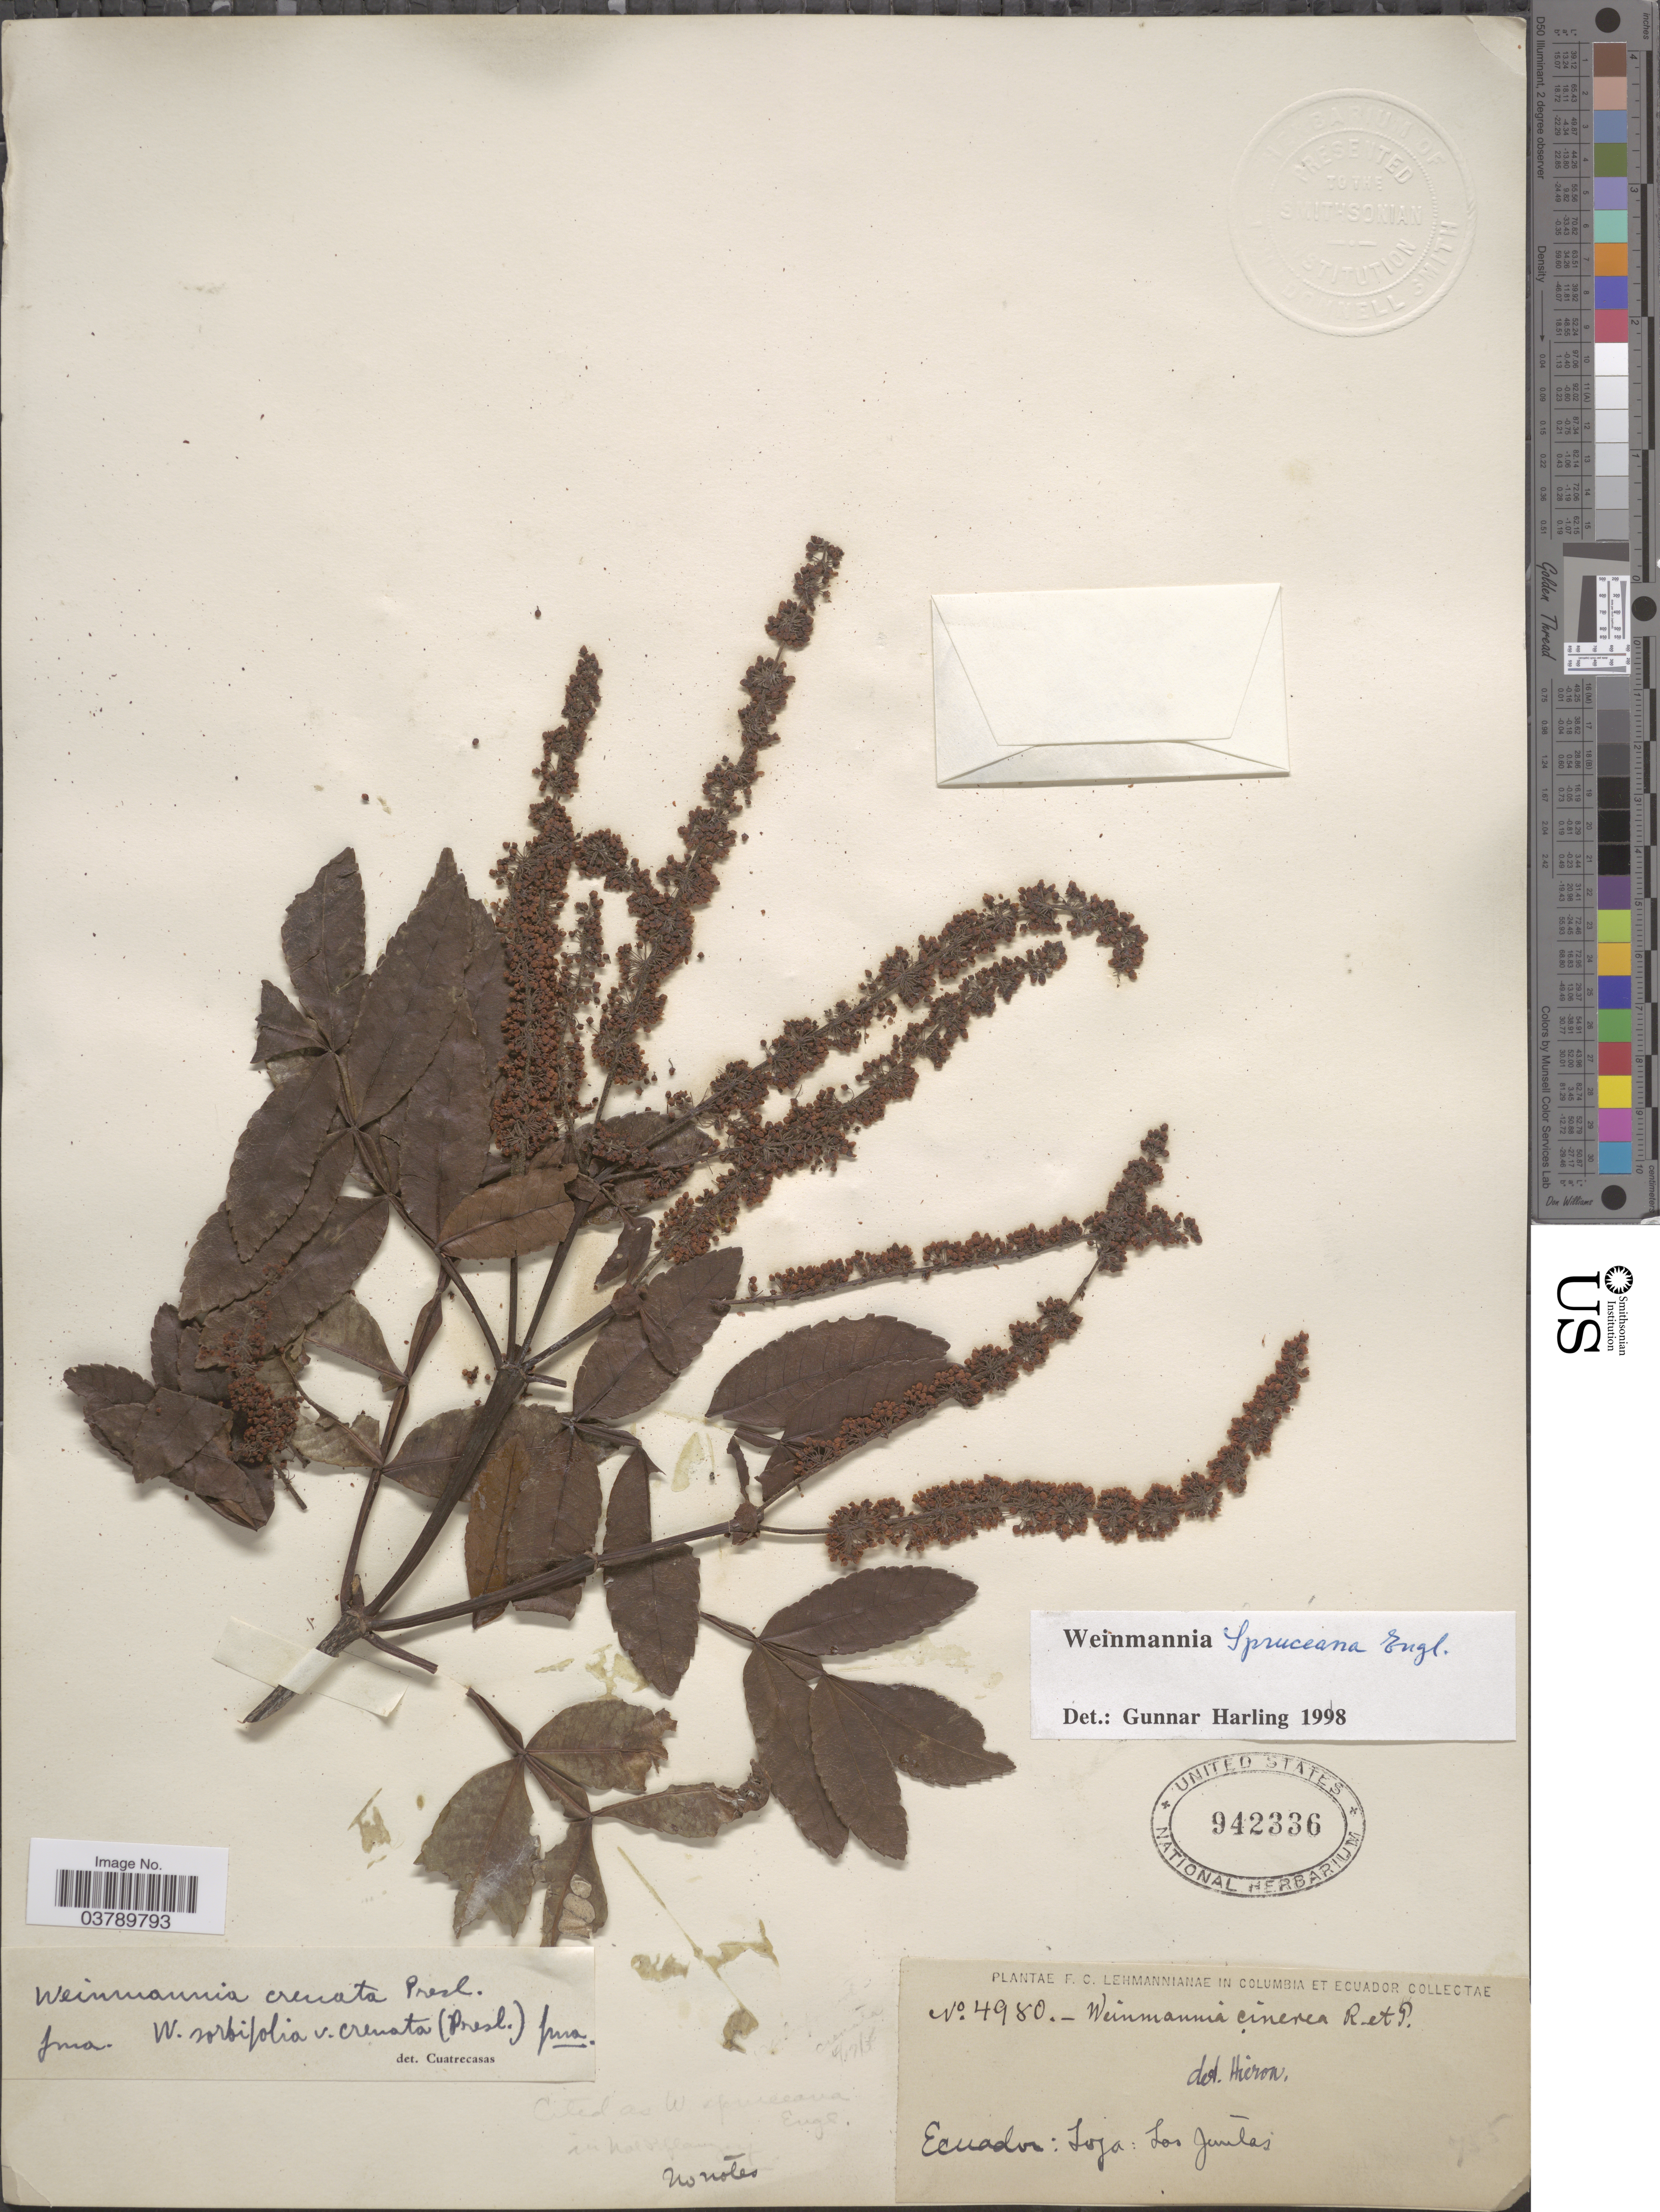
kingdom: Plantae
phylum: Tracheophyta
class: Magnoliopsida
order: Oxalidales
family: Cunoniaceae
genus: Weinmannia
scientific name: Weinmannia spruceana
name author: Engl.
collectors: F. C. Lehmann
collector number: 4980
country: Ecuador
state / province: Loja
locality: Las Juntas.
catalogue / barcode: US 942336